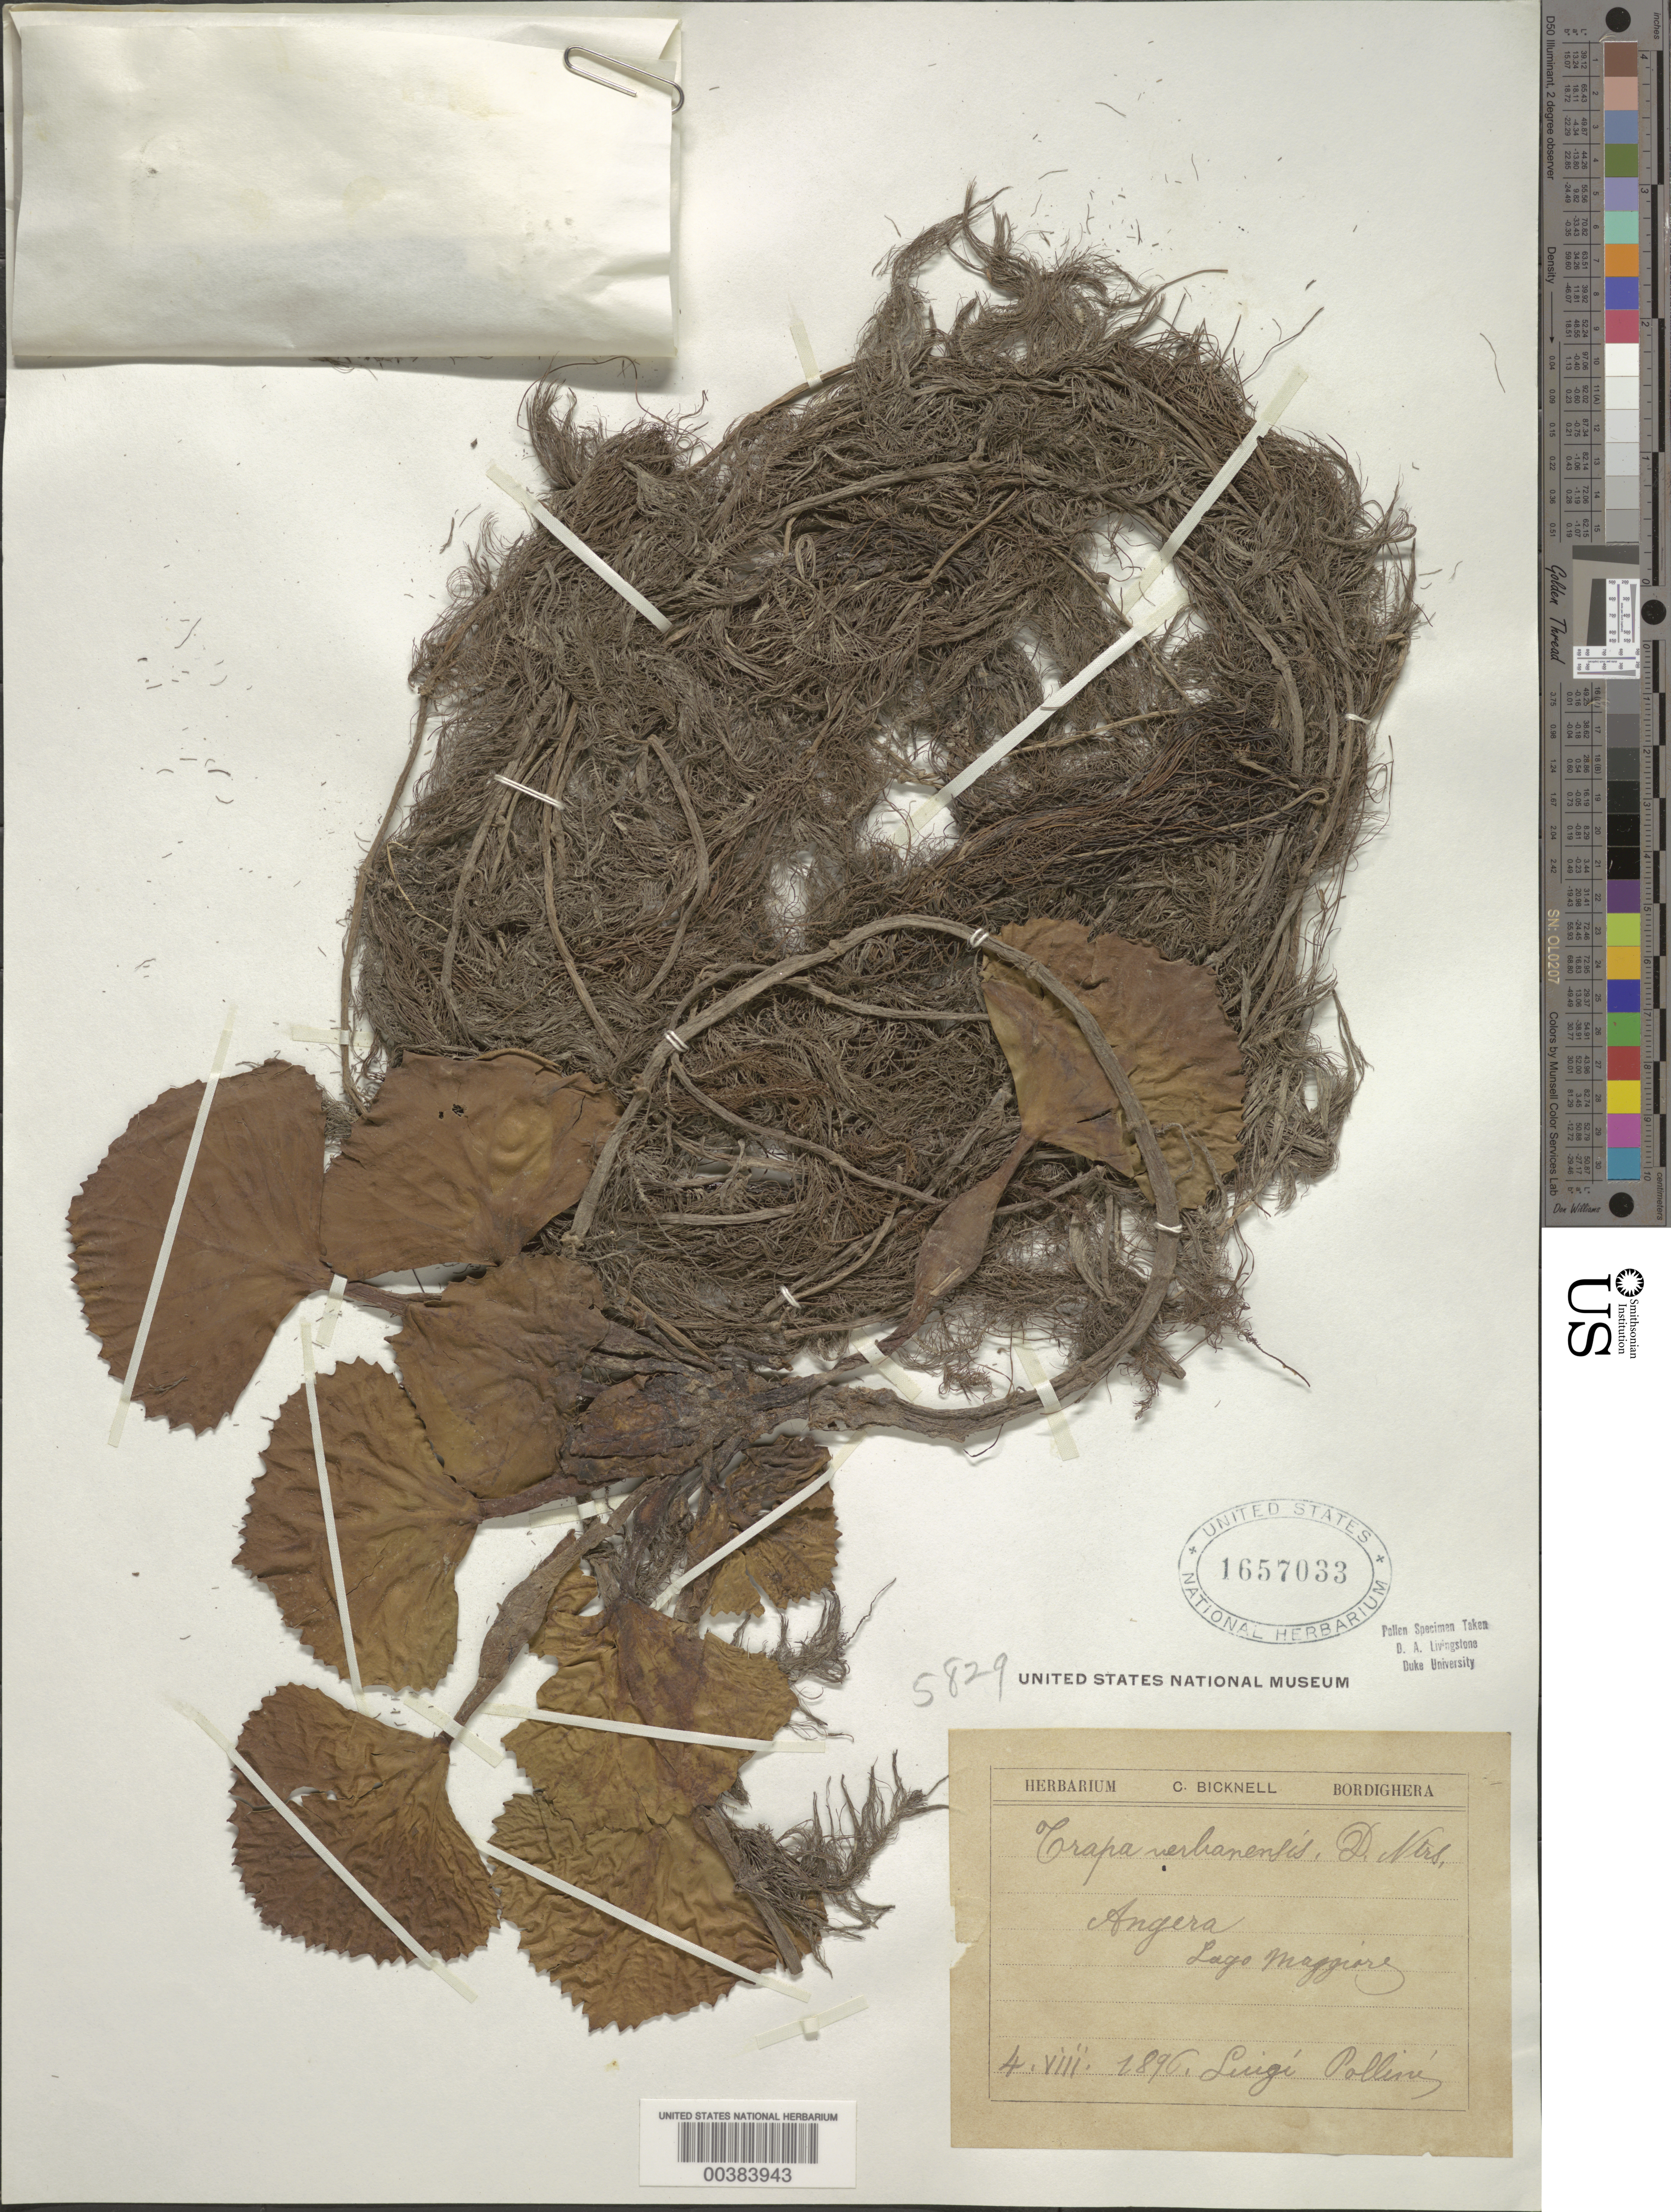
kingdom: Plantae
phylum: Tracheophyta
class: Magnoliopsida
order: Myrtales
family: Lythraceae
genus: Trapa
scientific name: Trapa verbanensis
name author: De Not.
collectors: L. Pollini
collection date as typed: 04 Aug 1896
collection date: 1896-08-04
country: Italy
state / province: Lombardy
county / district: Varese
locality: Lake maggiore, angera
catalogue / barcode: US 1657033